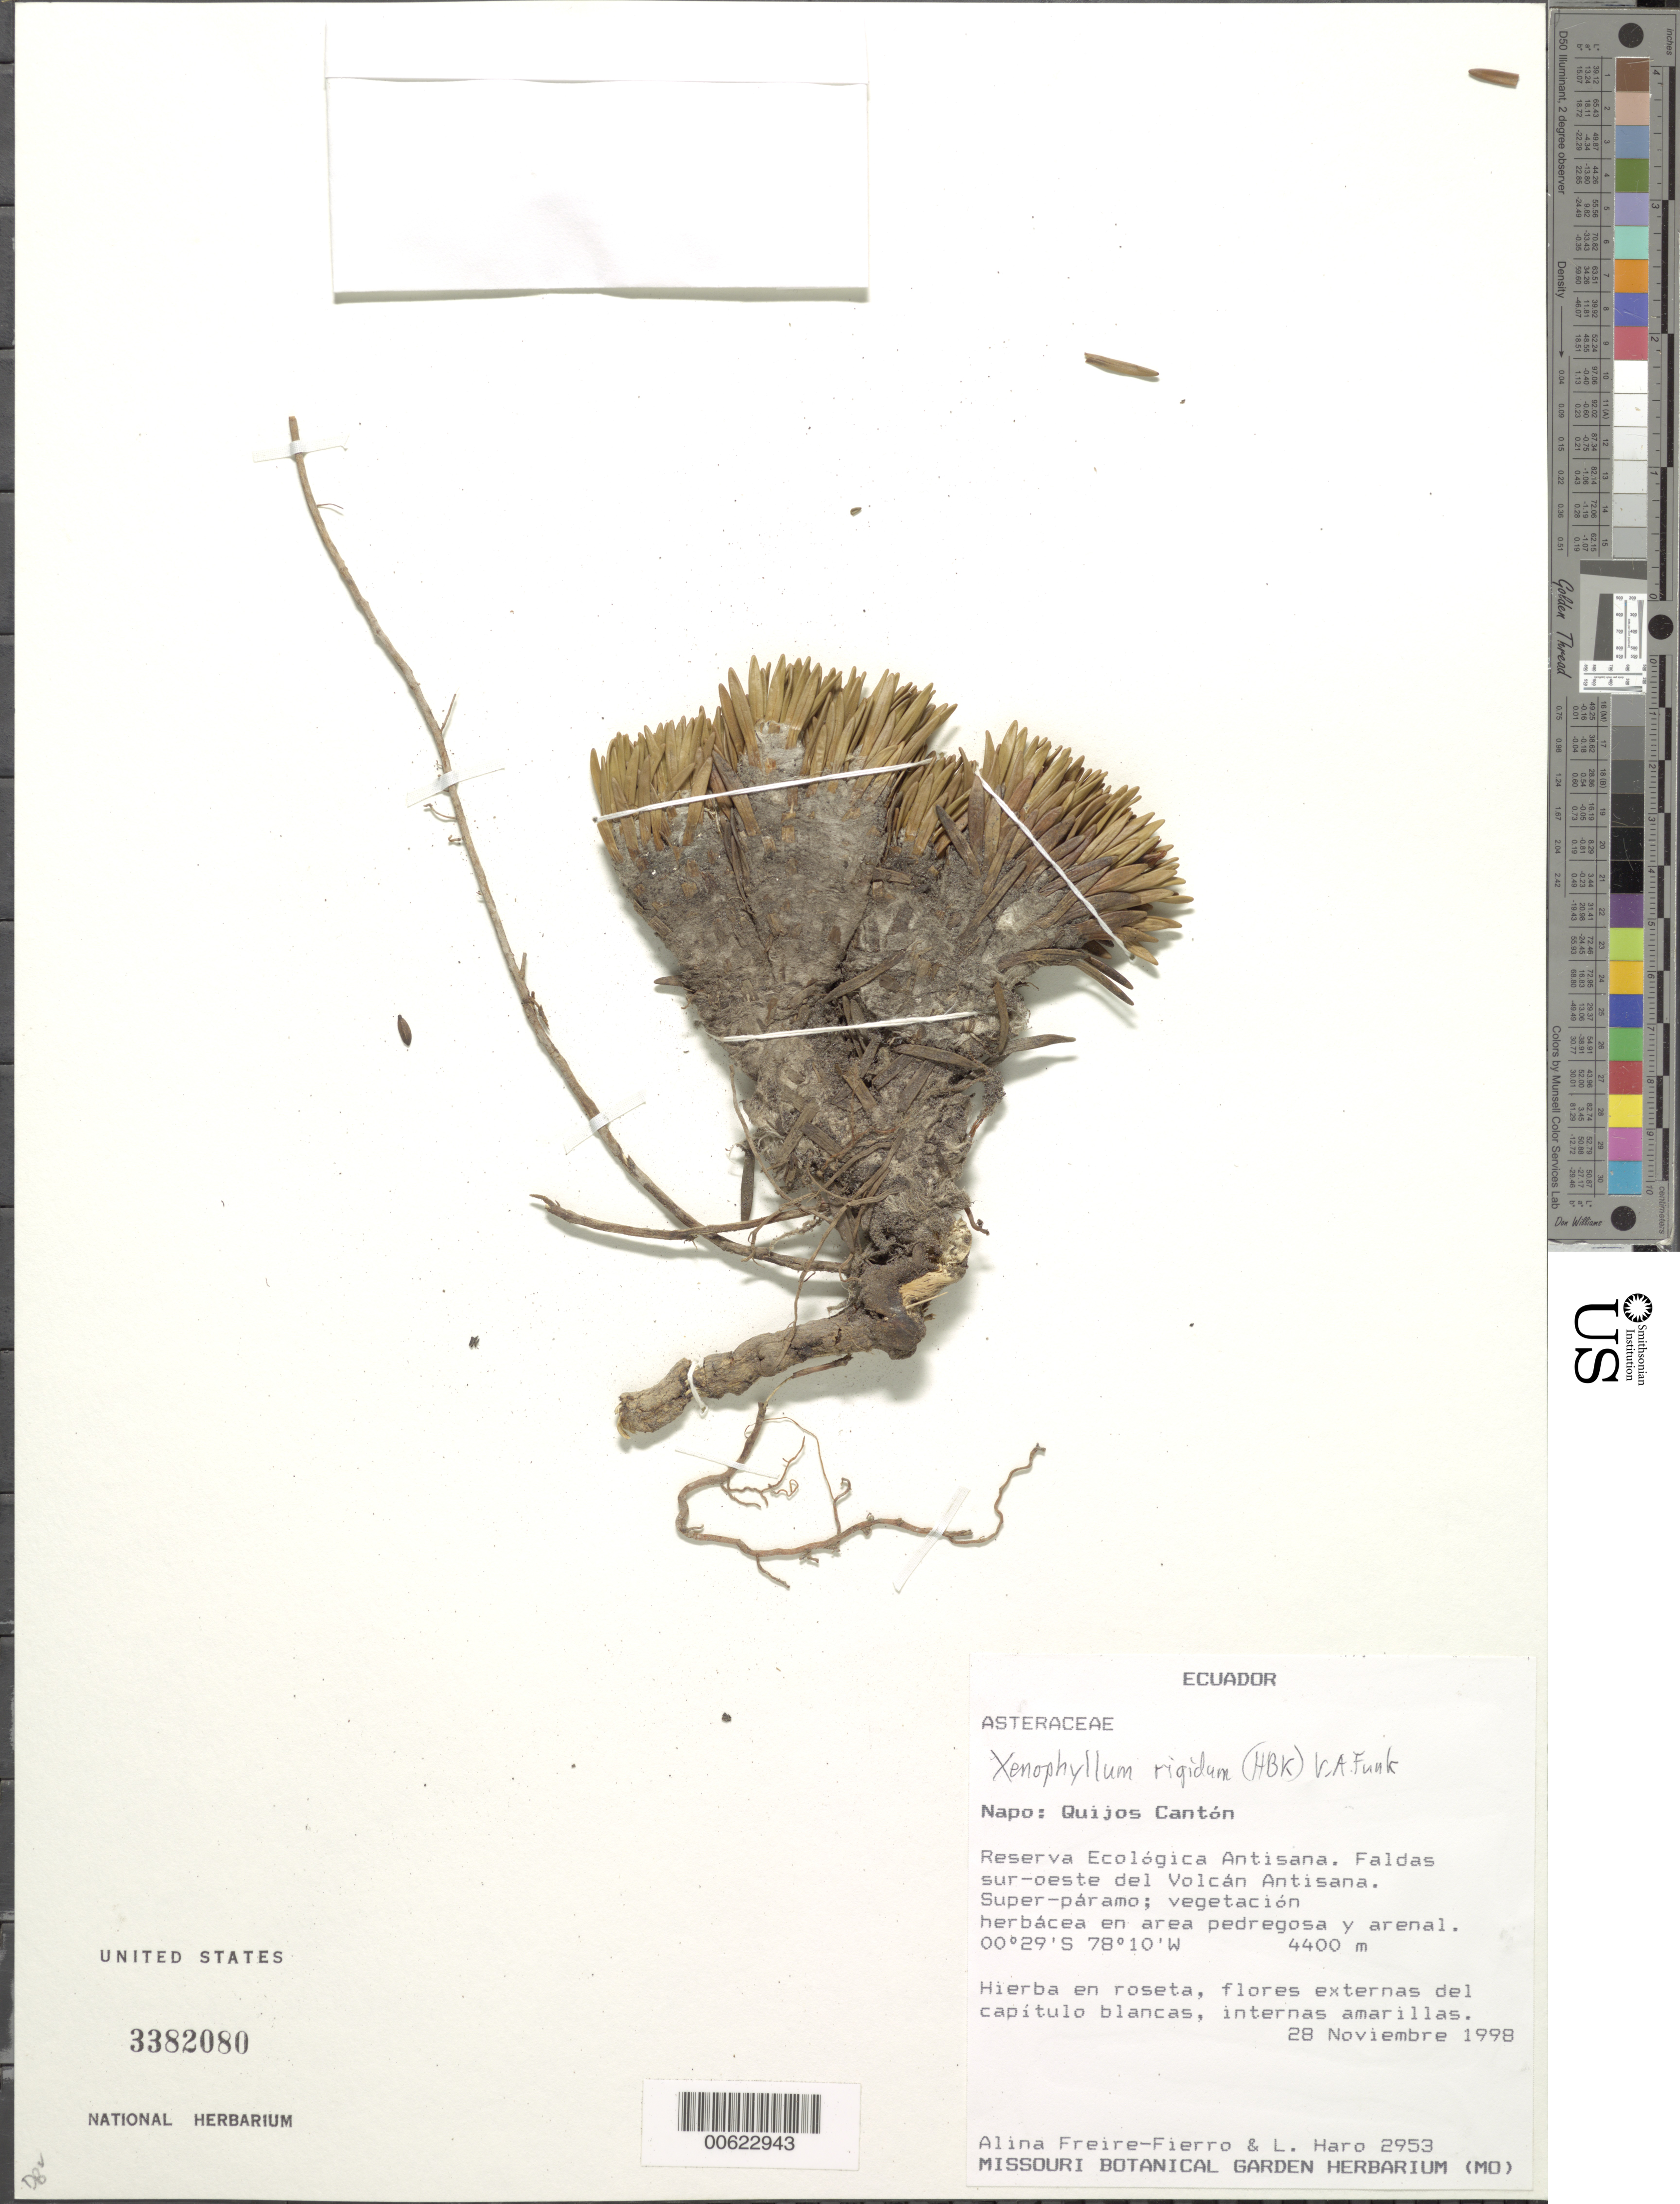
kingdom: Plantae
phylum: Tracheophyta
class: Magnoliopsida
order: Asterales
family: Asteraceae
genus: Xenophyllum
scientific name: Xenophyllum rigidum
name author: (Kunth) V.A. Funk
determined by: Funk, Vicki A., (BOT), Smithsonian Institution - National Museum of Natural History (UNITED STATES)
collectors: A. Freire-Fierro & L. Haro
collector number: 2953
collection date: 1998-11-28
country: Ecuador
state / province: Napo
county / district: Quijos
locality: Reserva Ecologica Antisana. Faldas sur-oeste del Volcan Antisana.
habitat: Superparamo, vegetacion herbacea en area pedregosa y arenal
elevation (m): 4400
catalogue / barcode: US 3382080